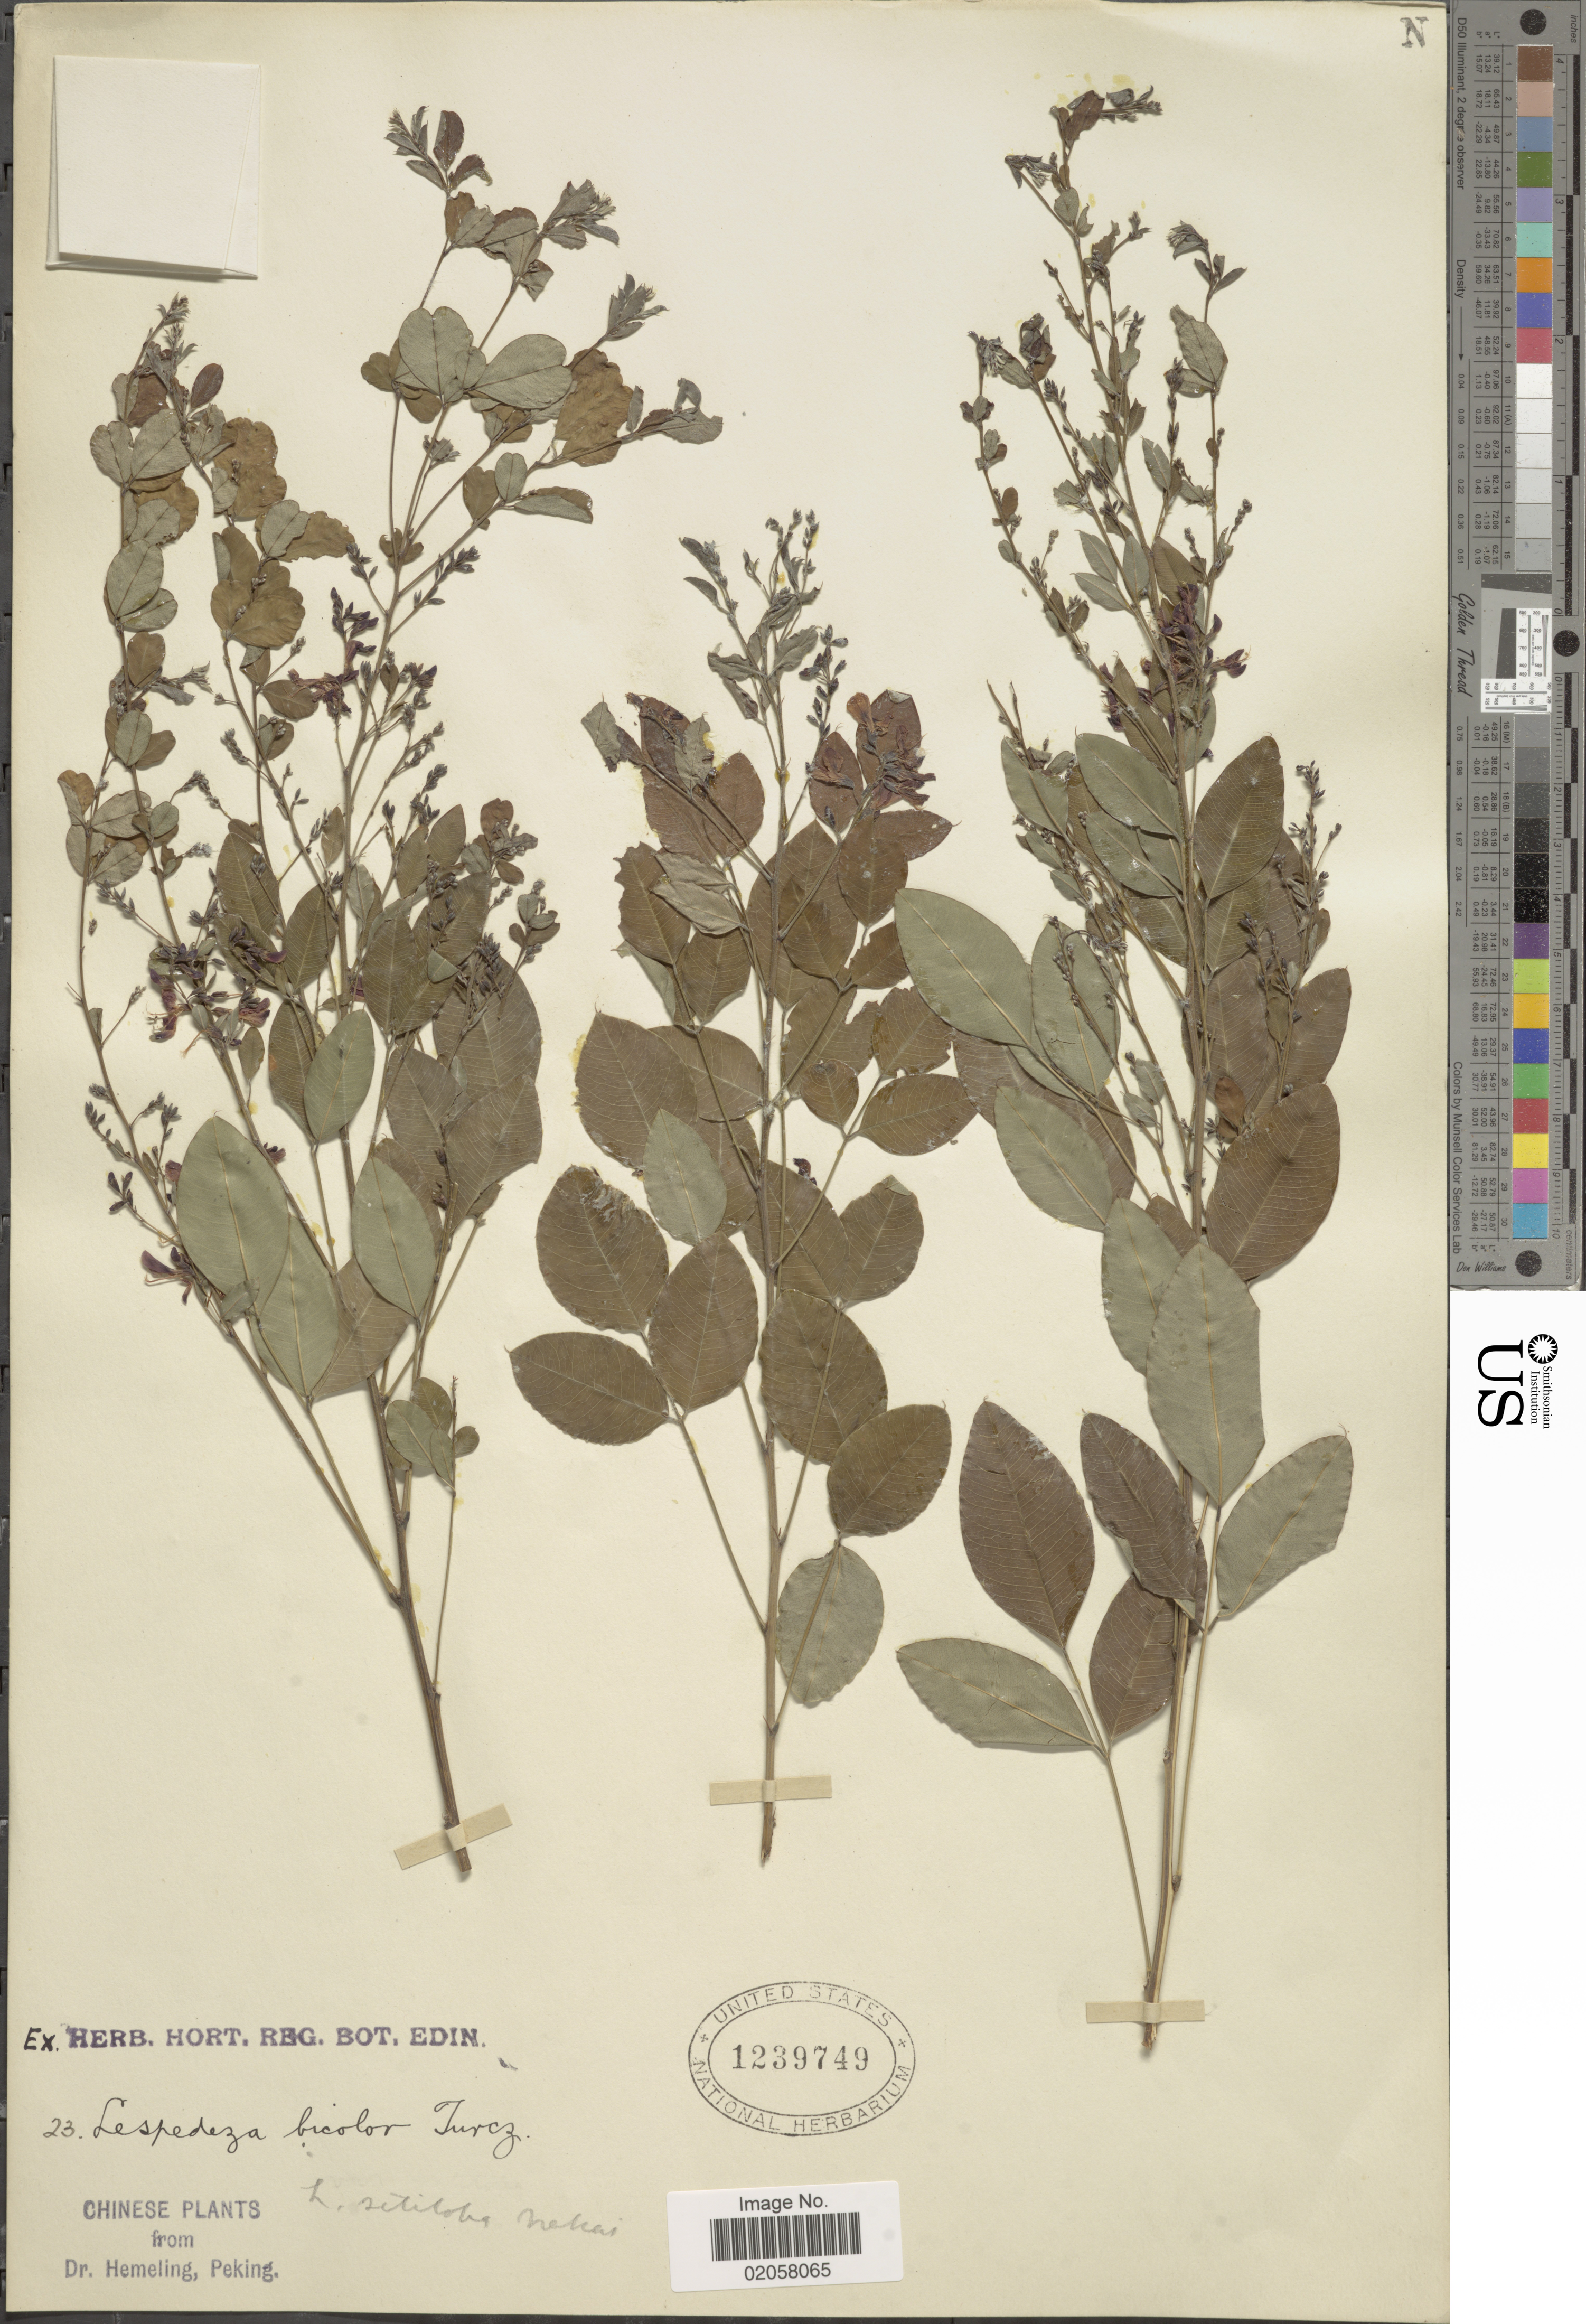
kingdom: Plantae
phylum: Tracheophyta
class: Magnoliopsida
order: Fabales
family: Fabaceae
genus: Lespedeza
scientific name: Lespedeza setiloba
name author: Nakai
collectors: -. Hemeling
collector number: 23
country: China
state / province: Beijing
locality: Peking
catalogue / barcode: US 1239749